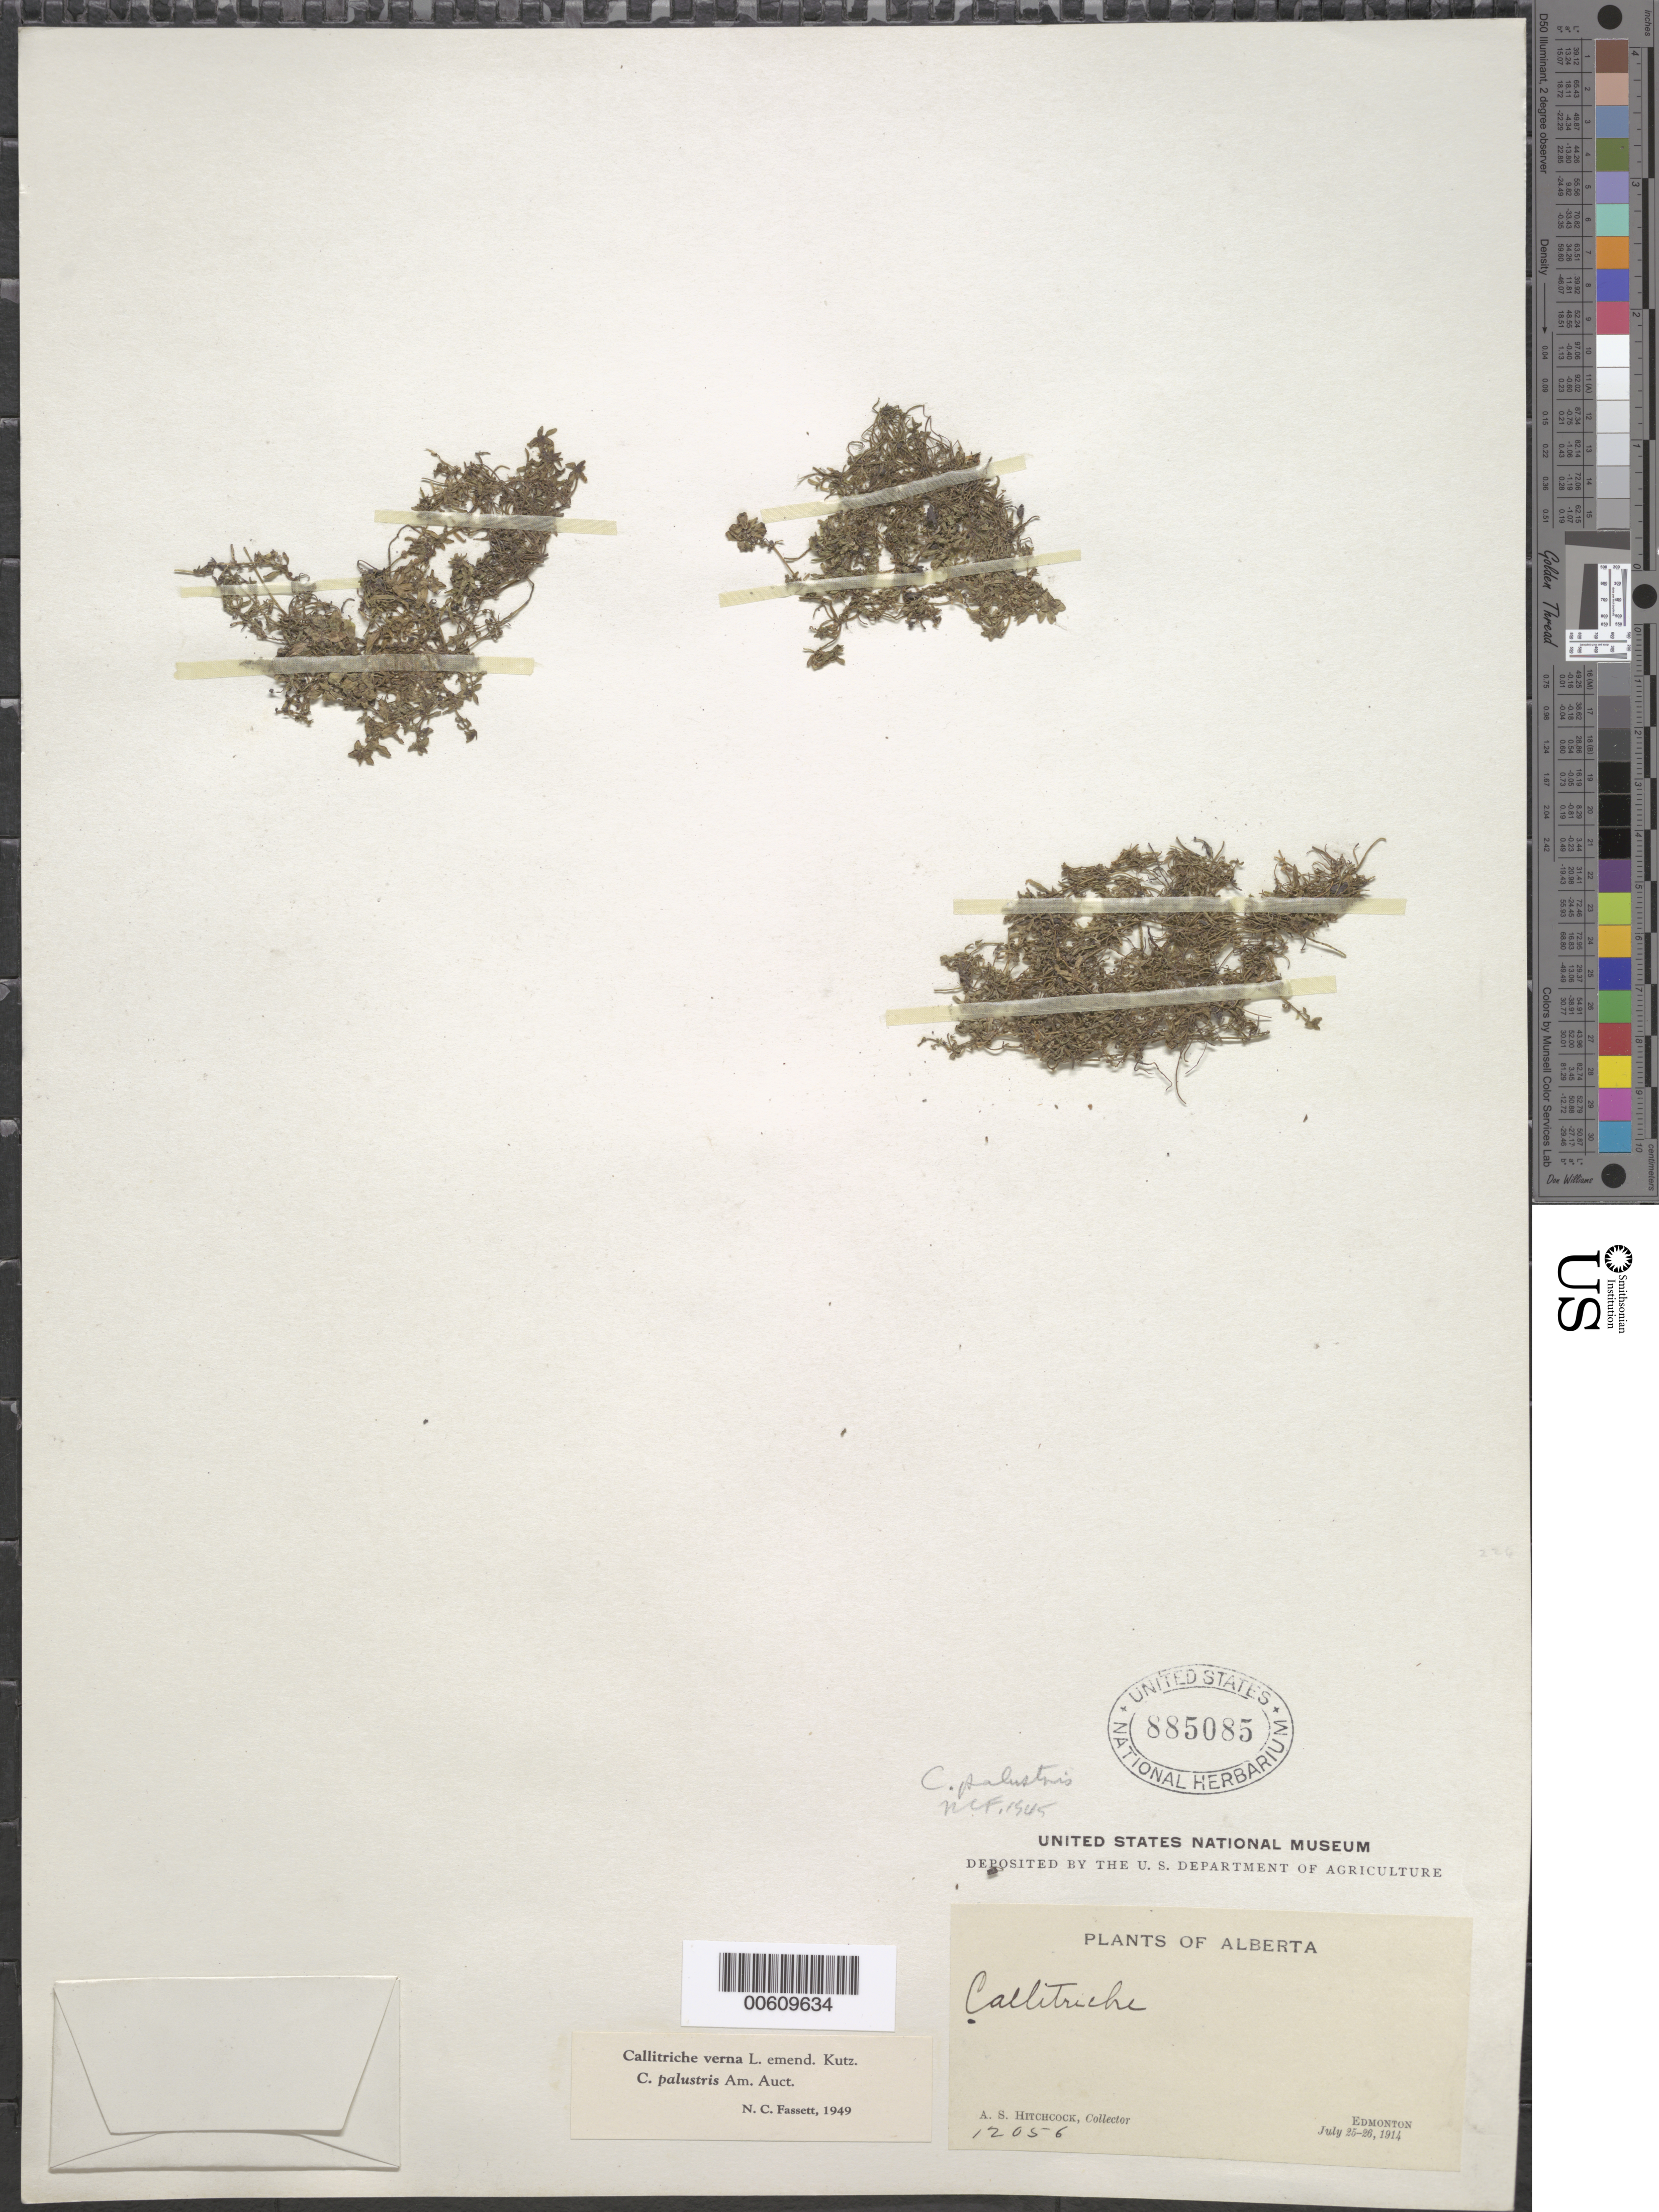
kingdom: Plantae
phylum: Tracheophyta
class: Magnoliopsida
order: Lamiales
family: Plantaginaceae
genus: Callitriche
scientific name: Callitriche verna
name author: L.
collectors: A. S. Hitchcock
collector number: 12056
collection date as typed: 25 Jul 1914 to 15 Jul 1914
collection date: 1914-07-15/1914-07-25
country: Canada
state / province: Alberta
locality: Edmonton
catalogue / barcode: US 885085